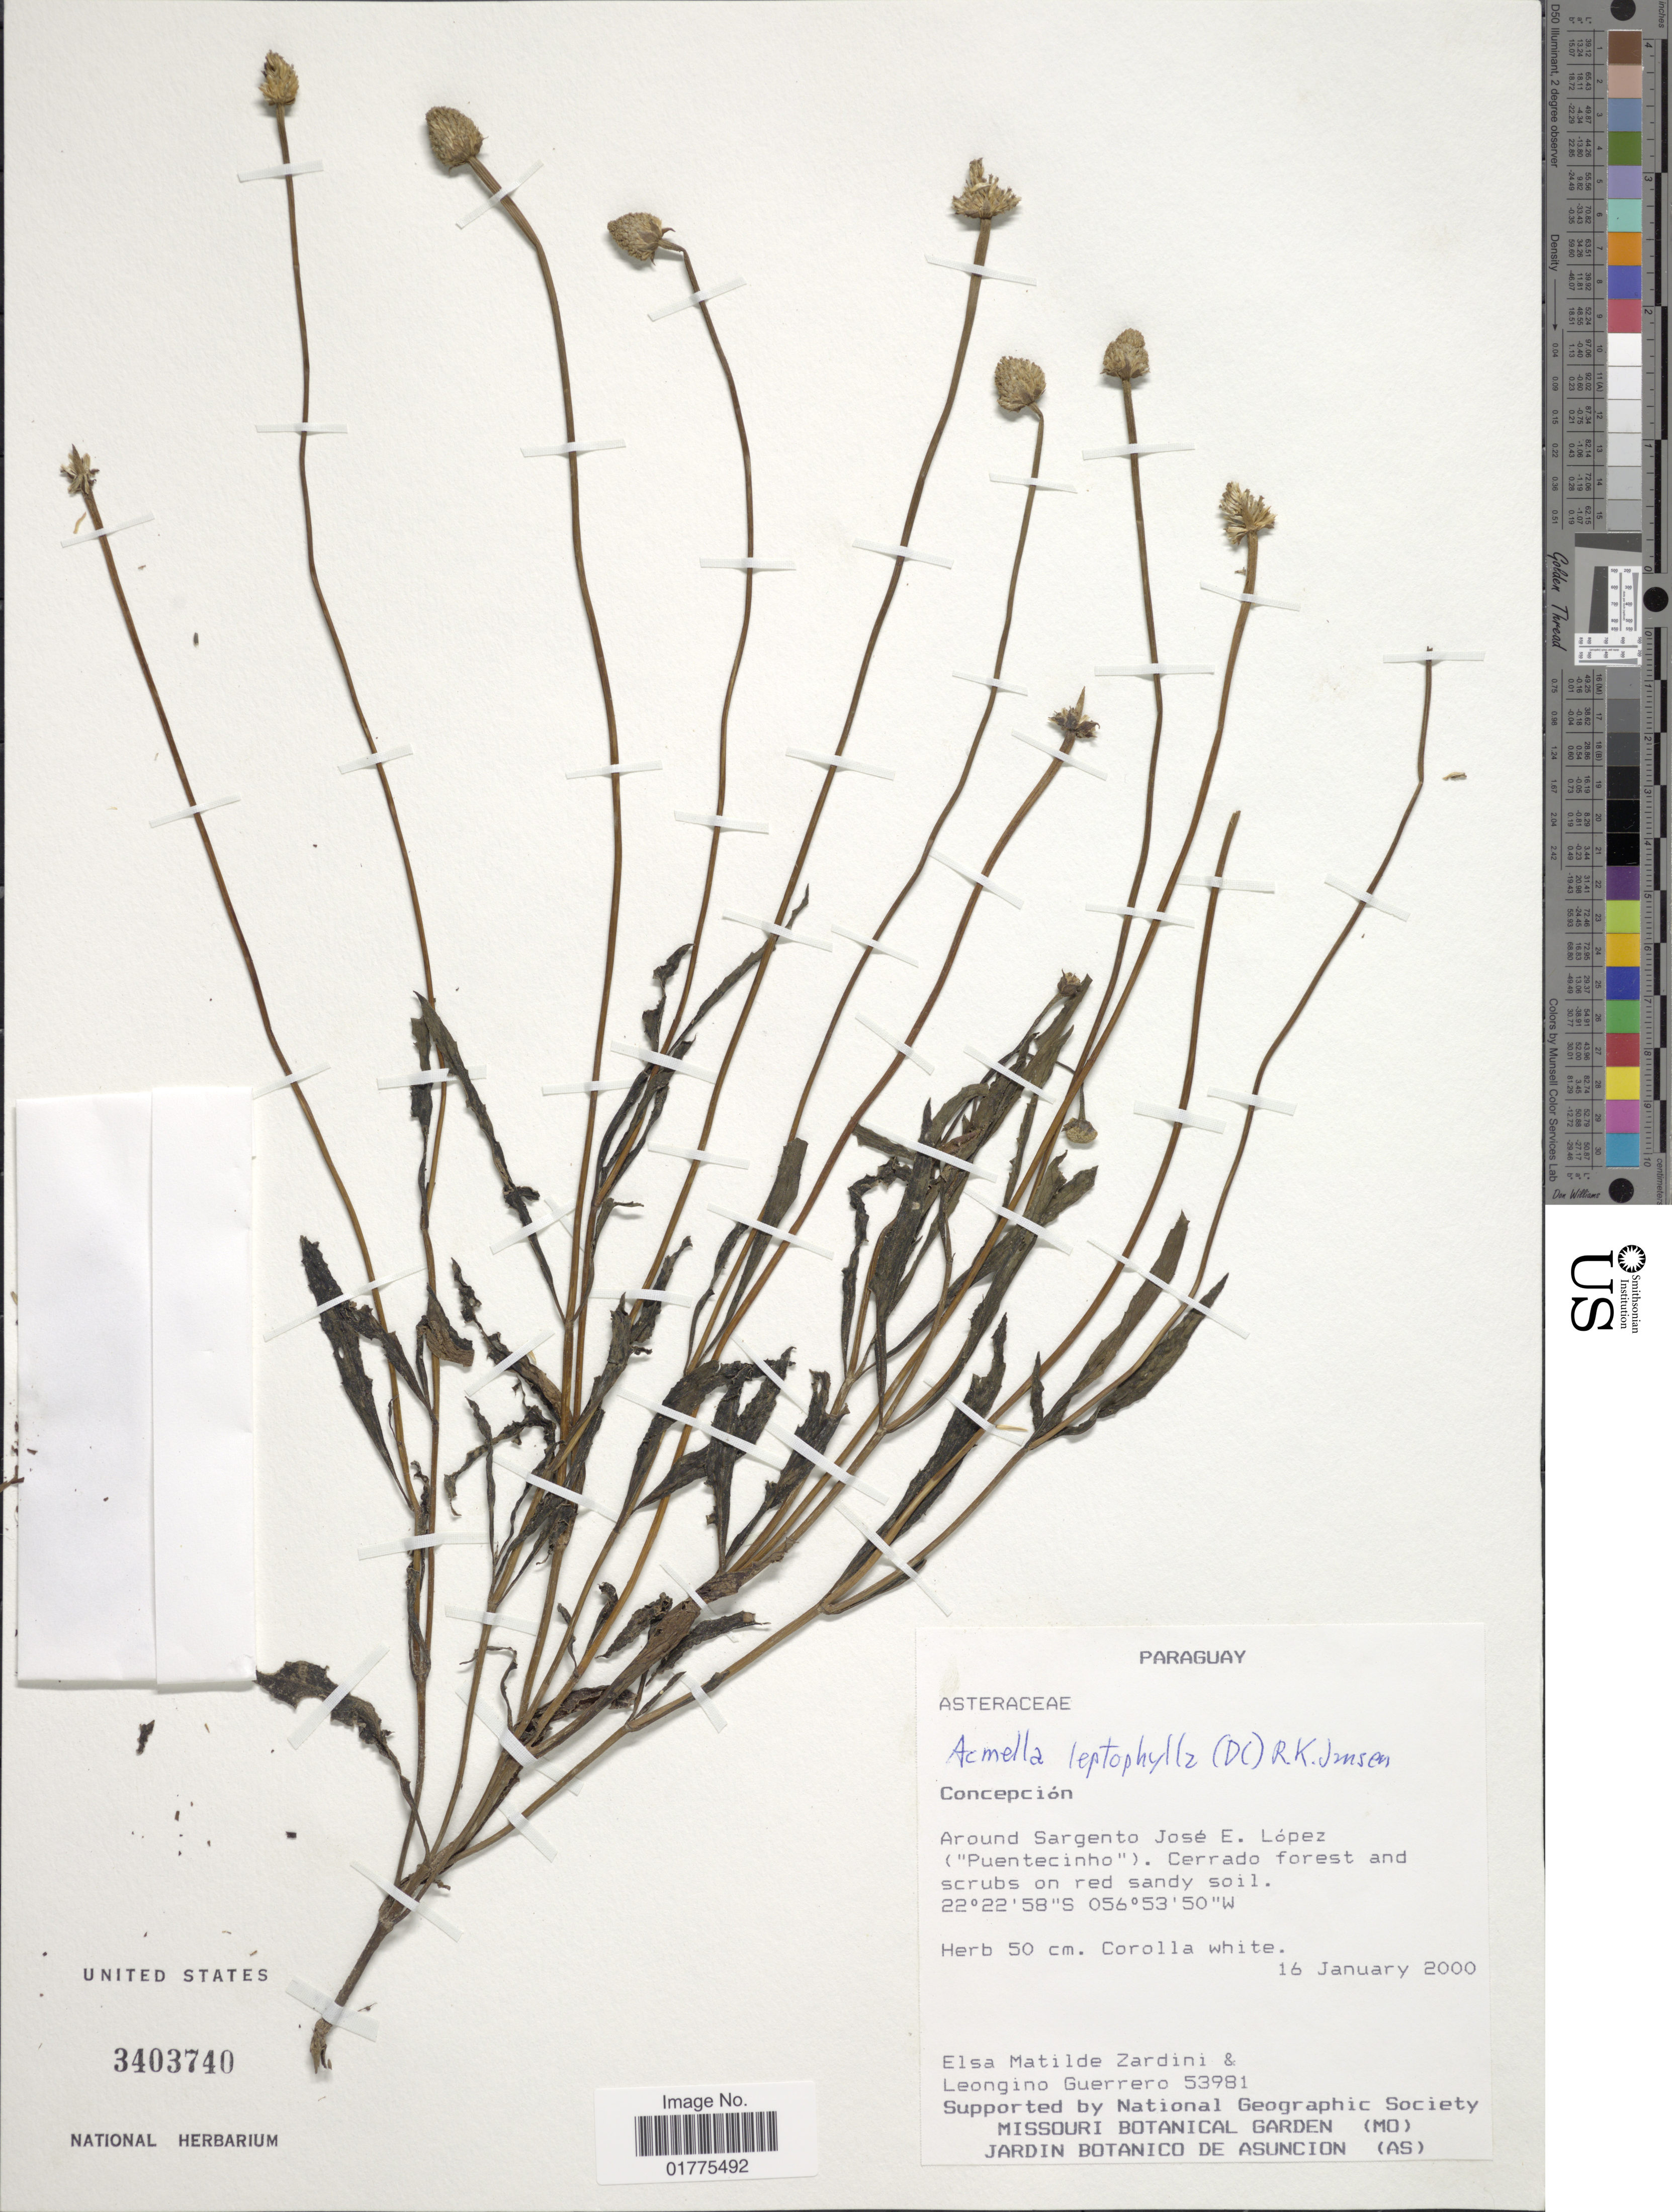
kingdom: Plantae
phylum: Tracheophyta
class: Magnoliopsida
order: Asterales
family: Asteraceae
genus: Acmella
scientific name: Acmella leptophylla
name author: (DC.) R.K. Jansen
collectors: E. M. Zardini & L. Guerrero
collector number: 53981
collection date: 2000-01-16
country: Paraguay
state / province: Concepcion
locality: Around Sargento Jose E. Lopez ("Puentecinho")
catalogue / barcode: US 3403740